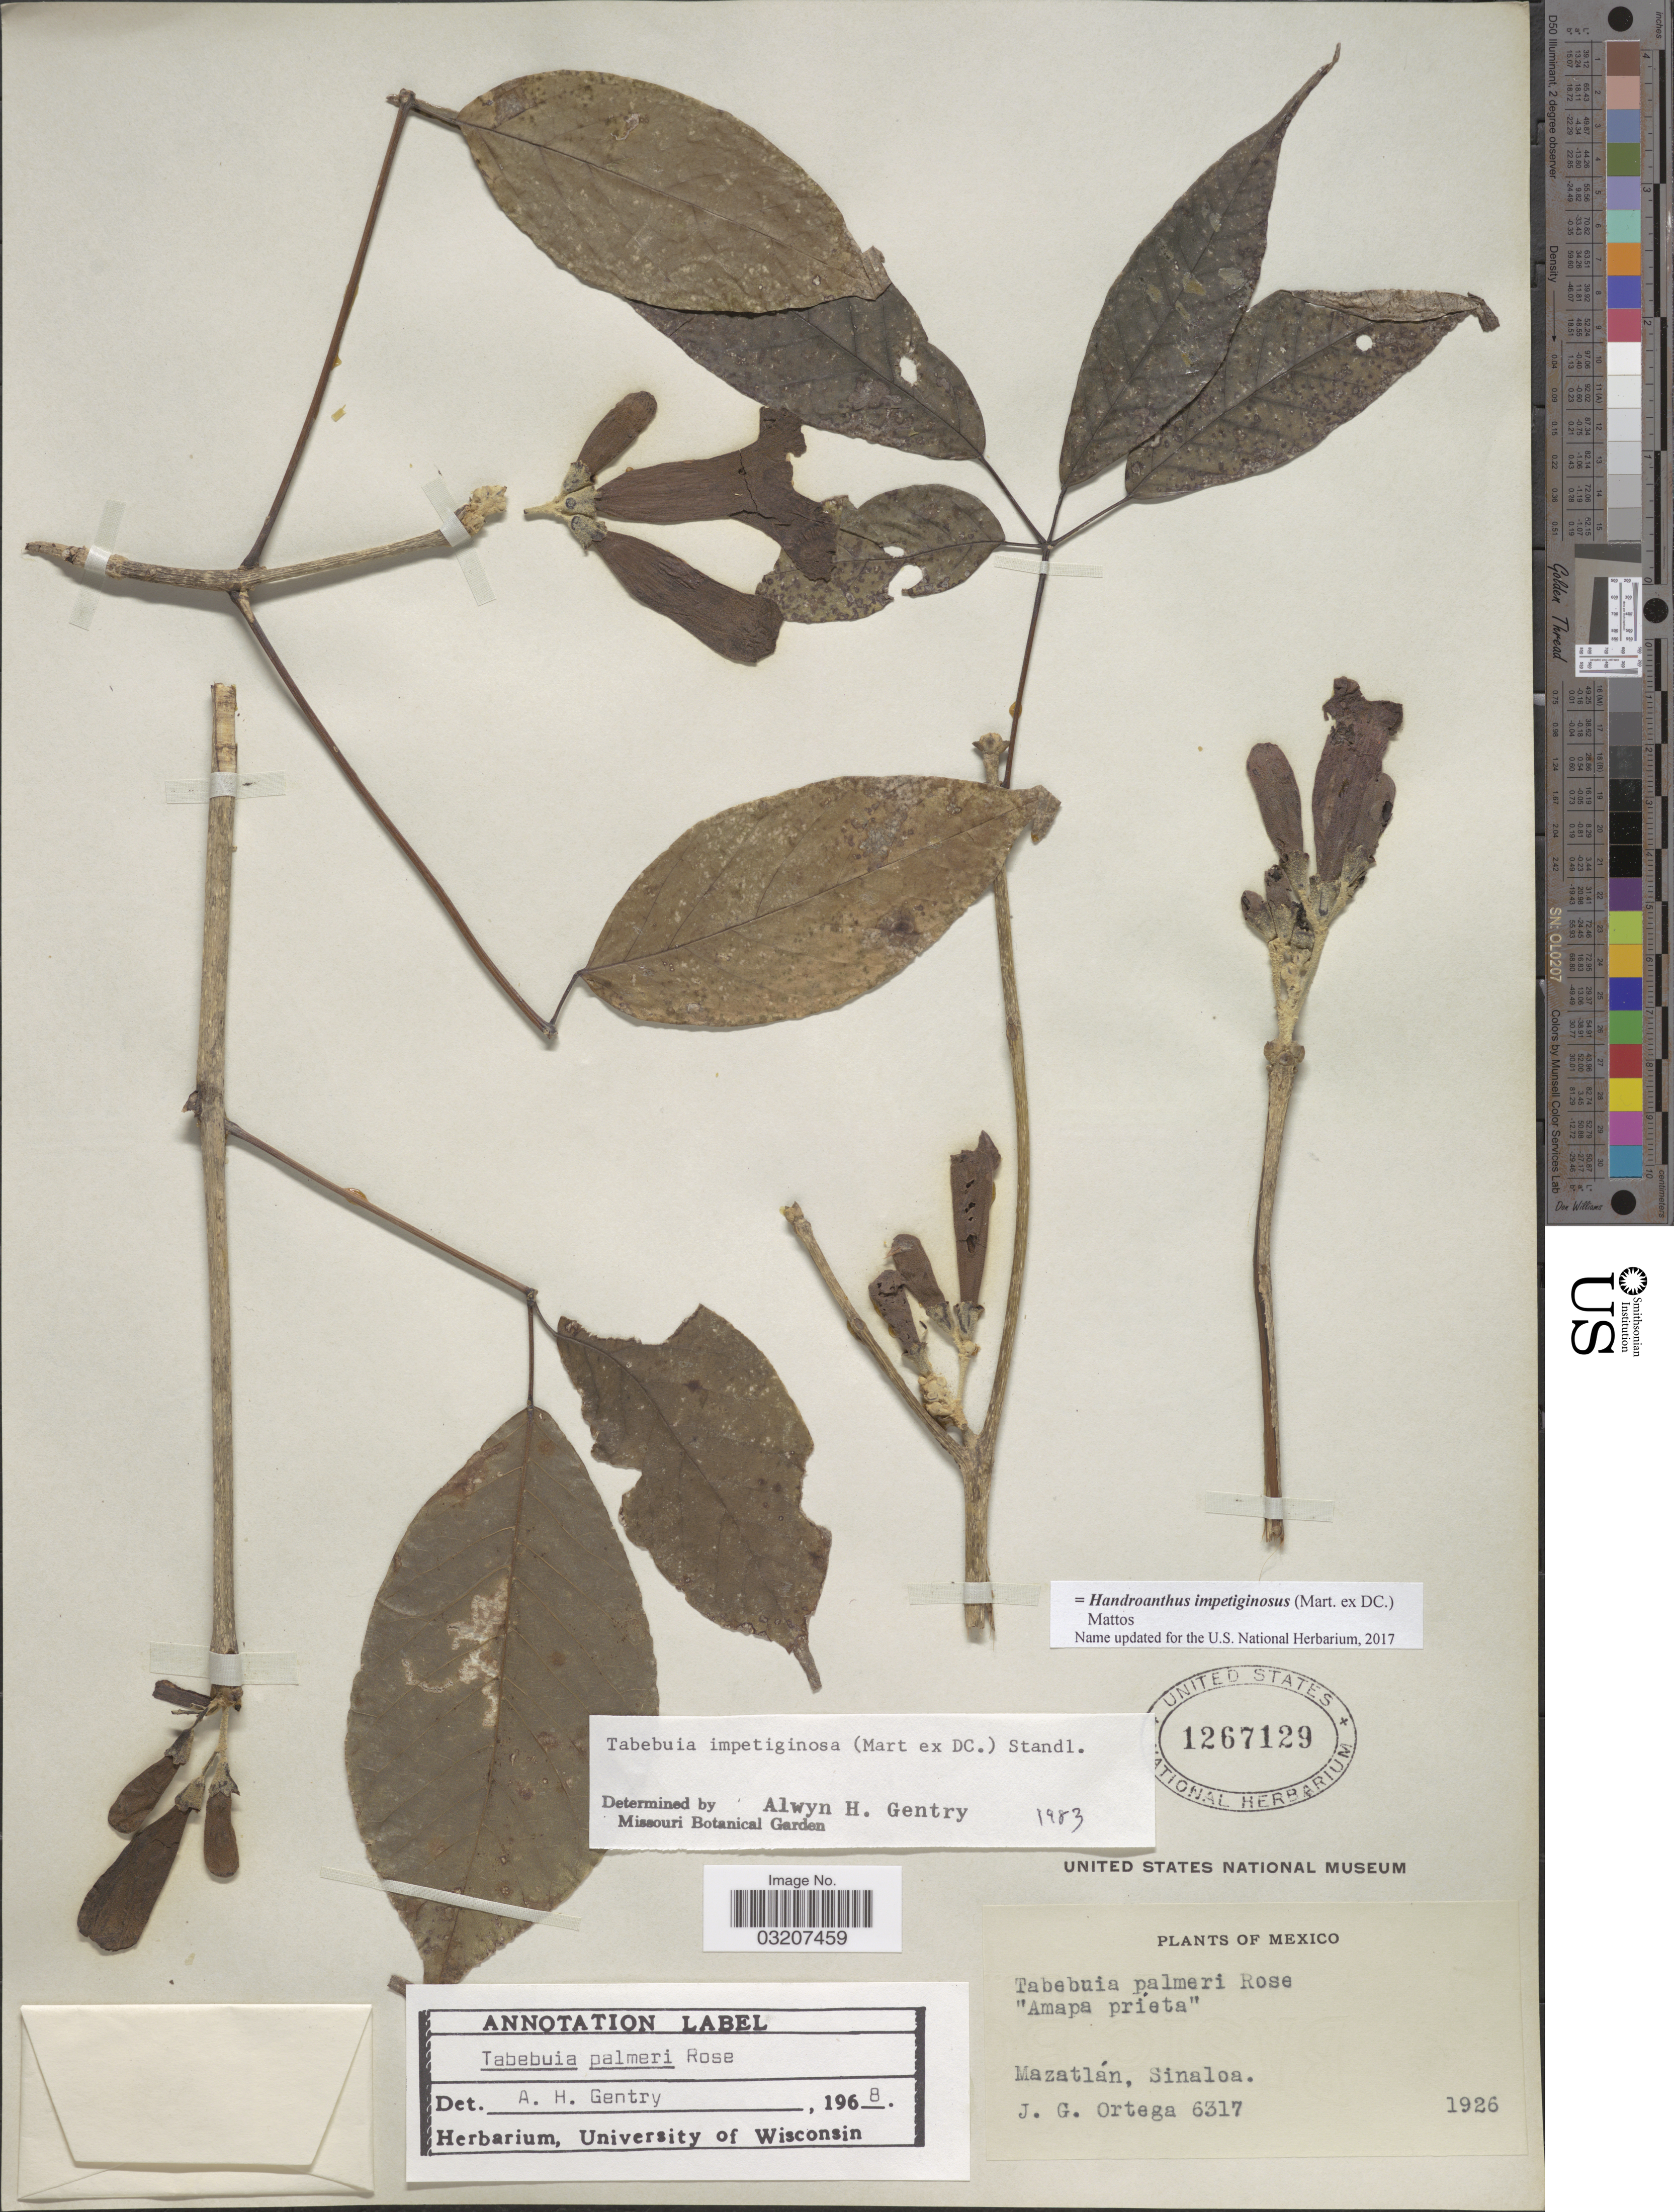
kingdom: Plantae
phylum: Tracheophyta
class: Magnoliopsida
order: Lamiales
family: Bignoniaceae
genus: Handroanthus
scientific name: Handroanthus impetiginosus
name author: (Mart. ex DC.) Mattos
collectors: J. Ortega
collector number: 6317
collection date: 1926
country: Mexico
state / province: Sinaloa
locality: Mazatlán.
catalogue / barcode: US 1267129